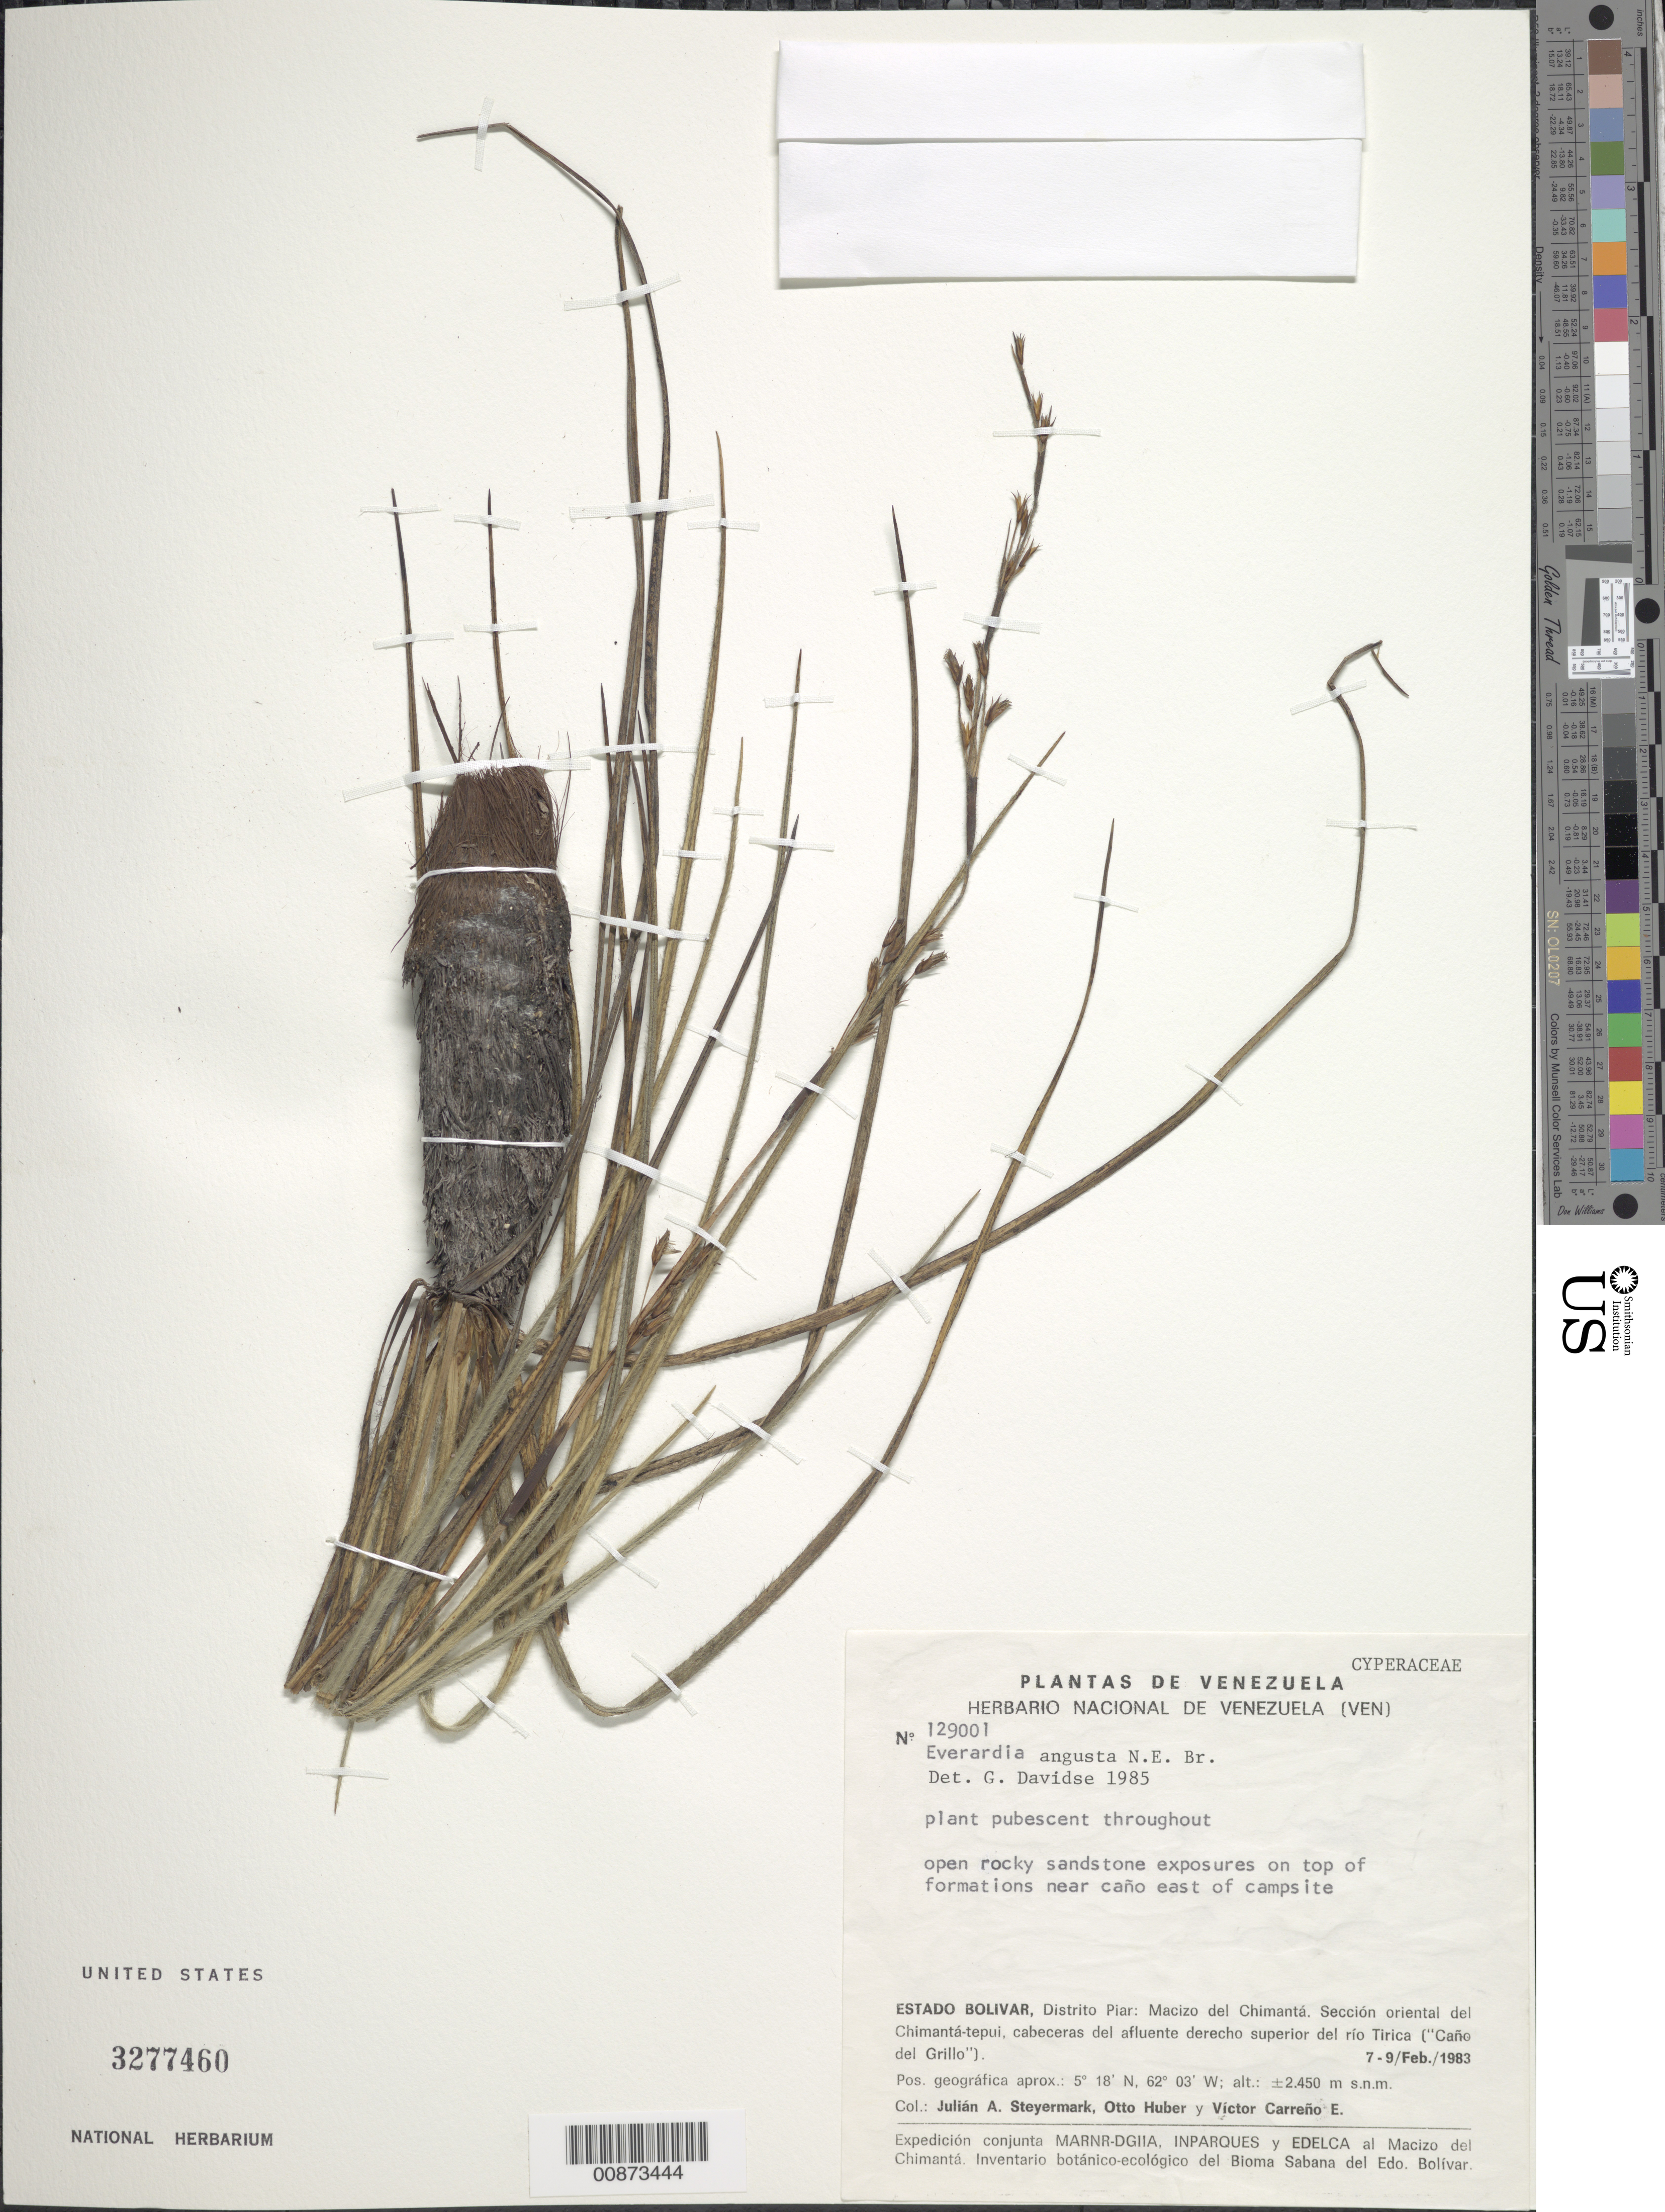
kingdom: Plantae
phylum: Tracheophyta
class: Liliopsida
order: Poales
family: Cyperaceae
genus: Cephalocarpus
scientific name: Cephalocarpus angustus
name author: (N.E. Br.) S.M. Costa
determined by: Strong, Mark T., (BOT), Smithsonian Institution - National Museum of Natural History (UNITED STATES)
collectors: J. Steyermark, O. Huber & V. Carreño E.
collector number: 129001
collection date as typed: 7-Feb-83 to 9-Feb-83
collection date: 1983-02-07/1983-02-09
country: Venezuela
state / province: Bolívar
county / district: Piar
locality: Macizo del Chimantá, sect. oriental del Chimantá-tepuí, cabeceras del afluente derecho superíor del Río Tirica (Caño del Grillo)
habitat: Open rocky sandstone exposures on top of formations near cano E of campsite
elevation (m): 2450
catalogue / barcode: US 3277460